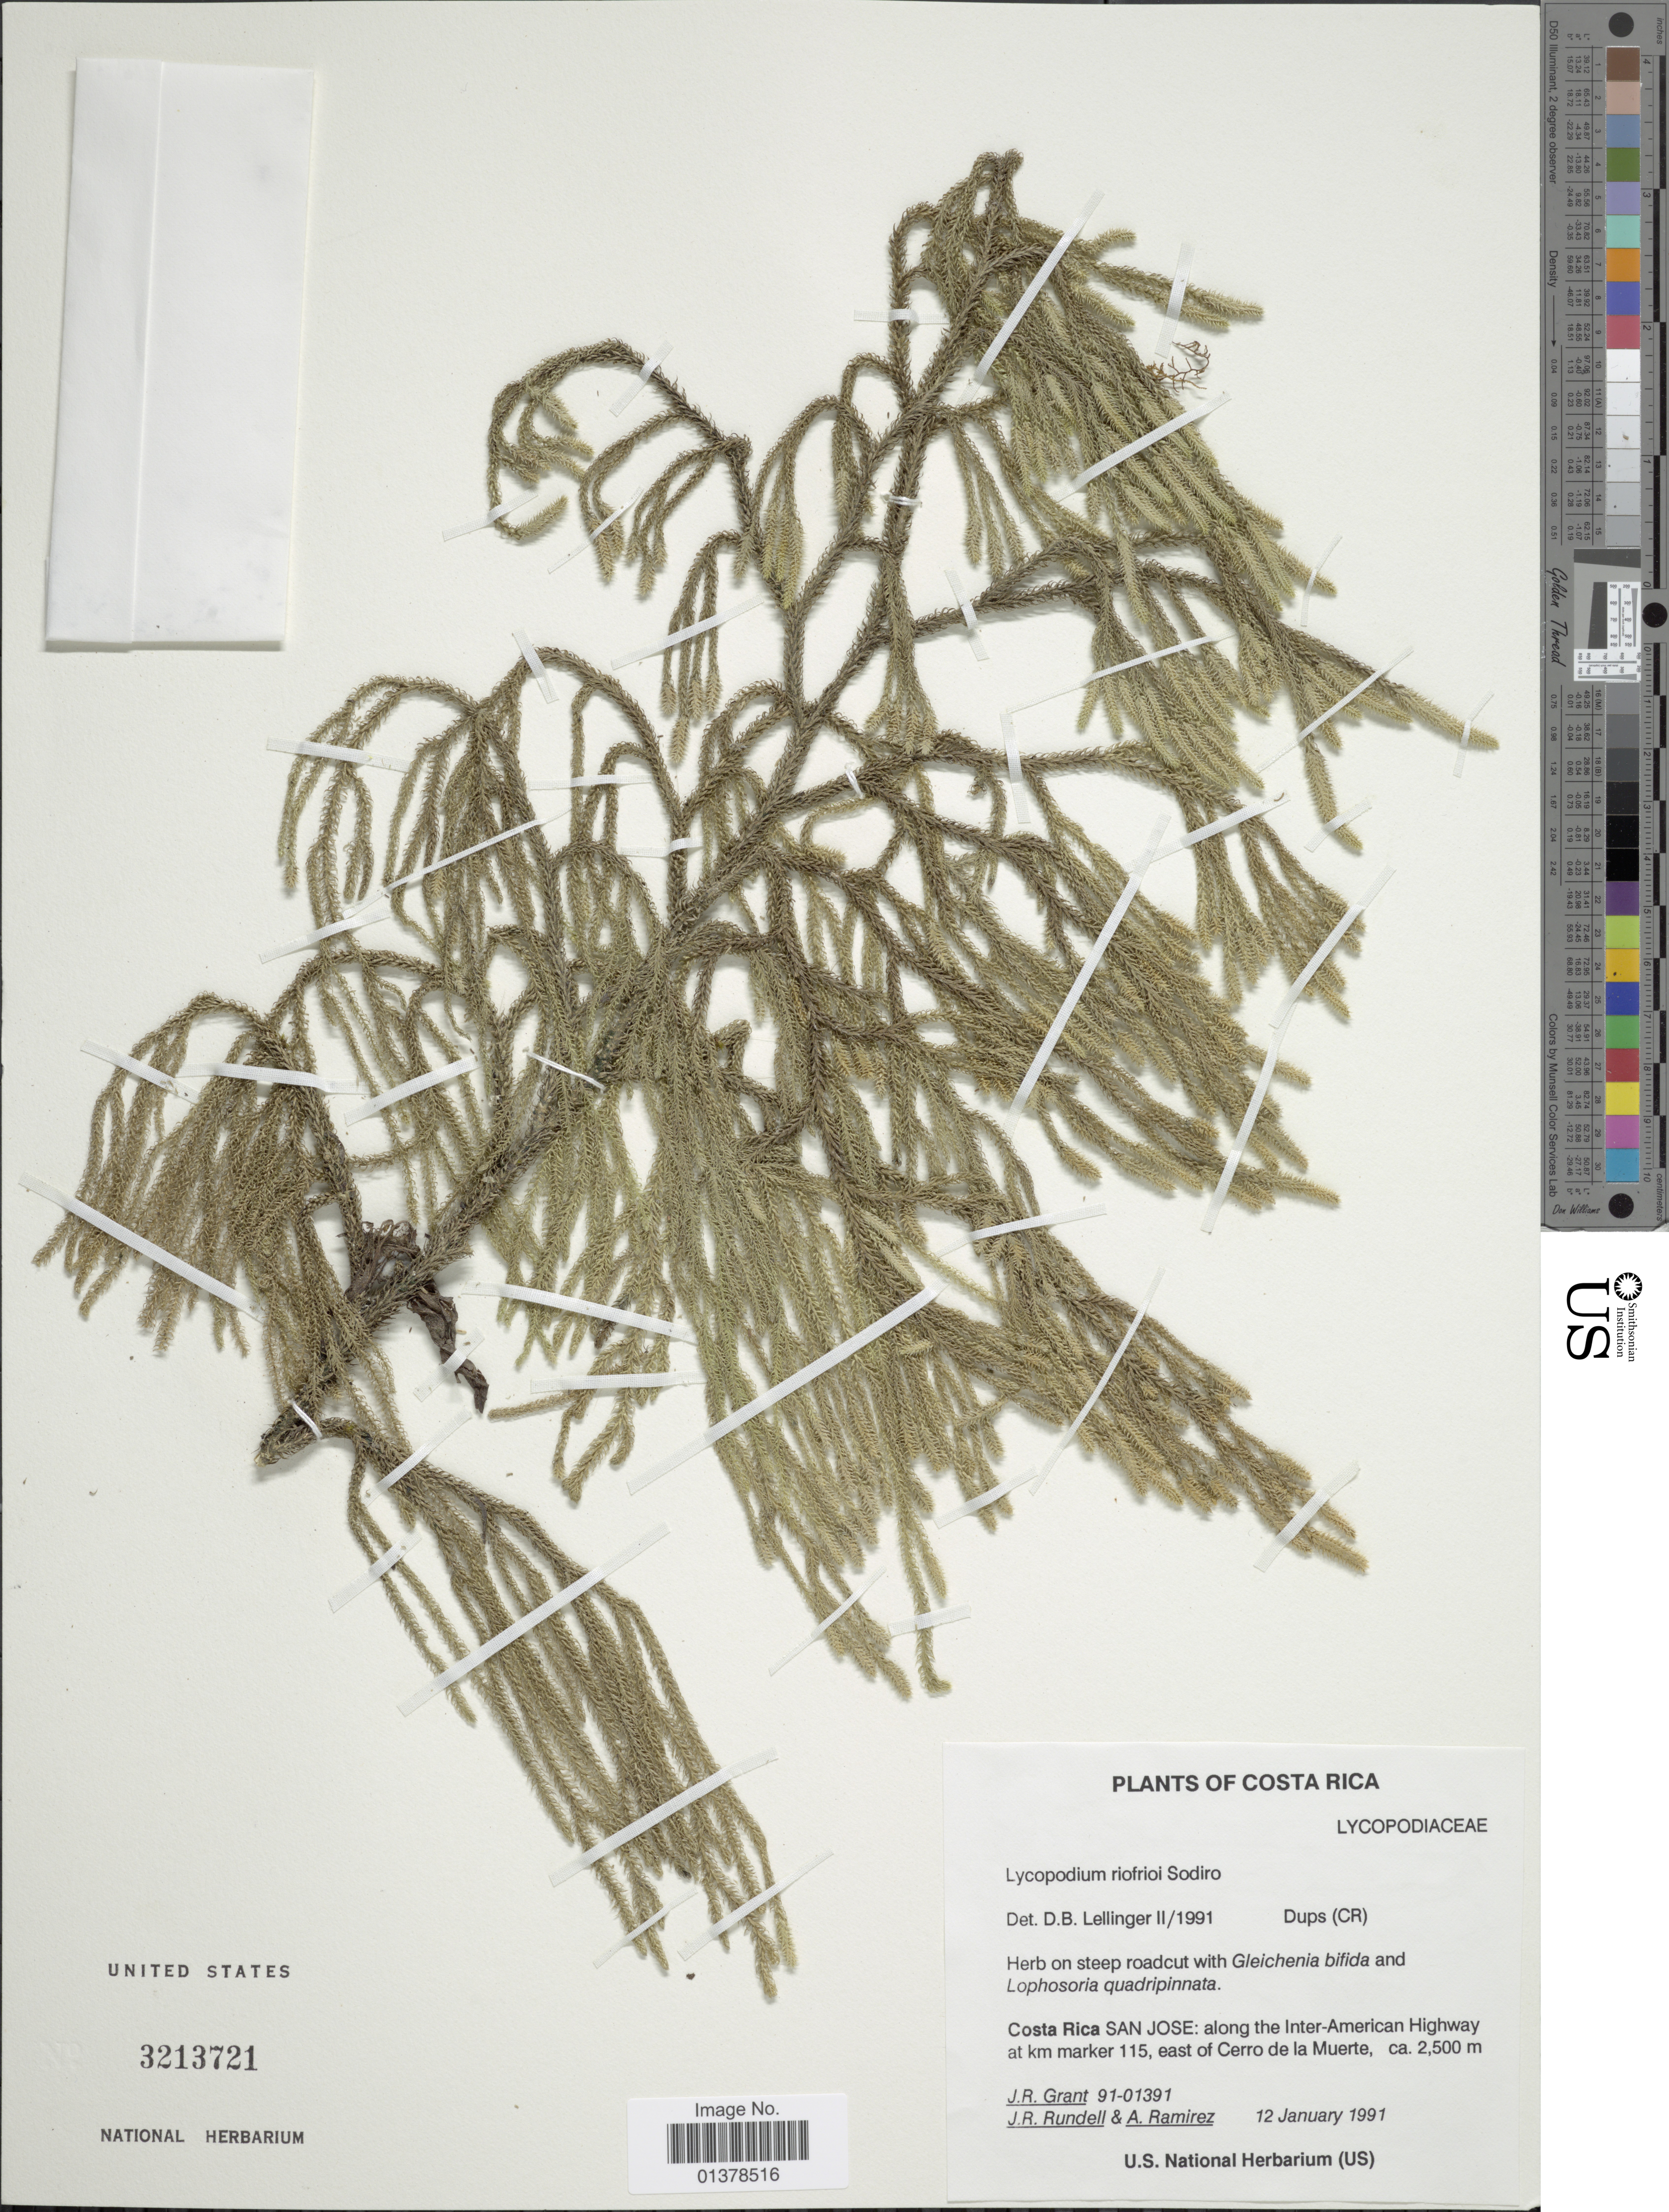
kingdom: Plantae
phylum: Tracheophyta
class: Lycopodiopsida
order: Lycopodiales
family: Lycopodiaceae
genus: Palhinhaea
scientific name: Palhinhaea riofrioi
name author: (Sodiro) Holub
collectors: J. Grant, J. R. Rundell & A. Ramirez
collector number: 91-01391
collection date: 1991-01-12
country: Costa Rica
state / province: San José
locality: Along the Inter-American Highway at km marker 115, east of Cerro de la Muerte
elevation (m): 2500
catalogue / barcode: US 3213721